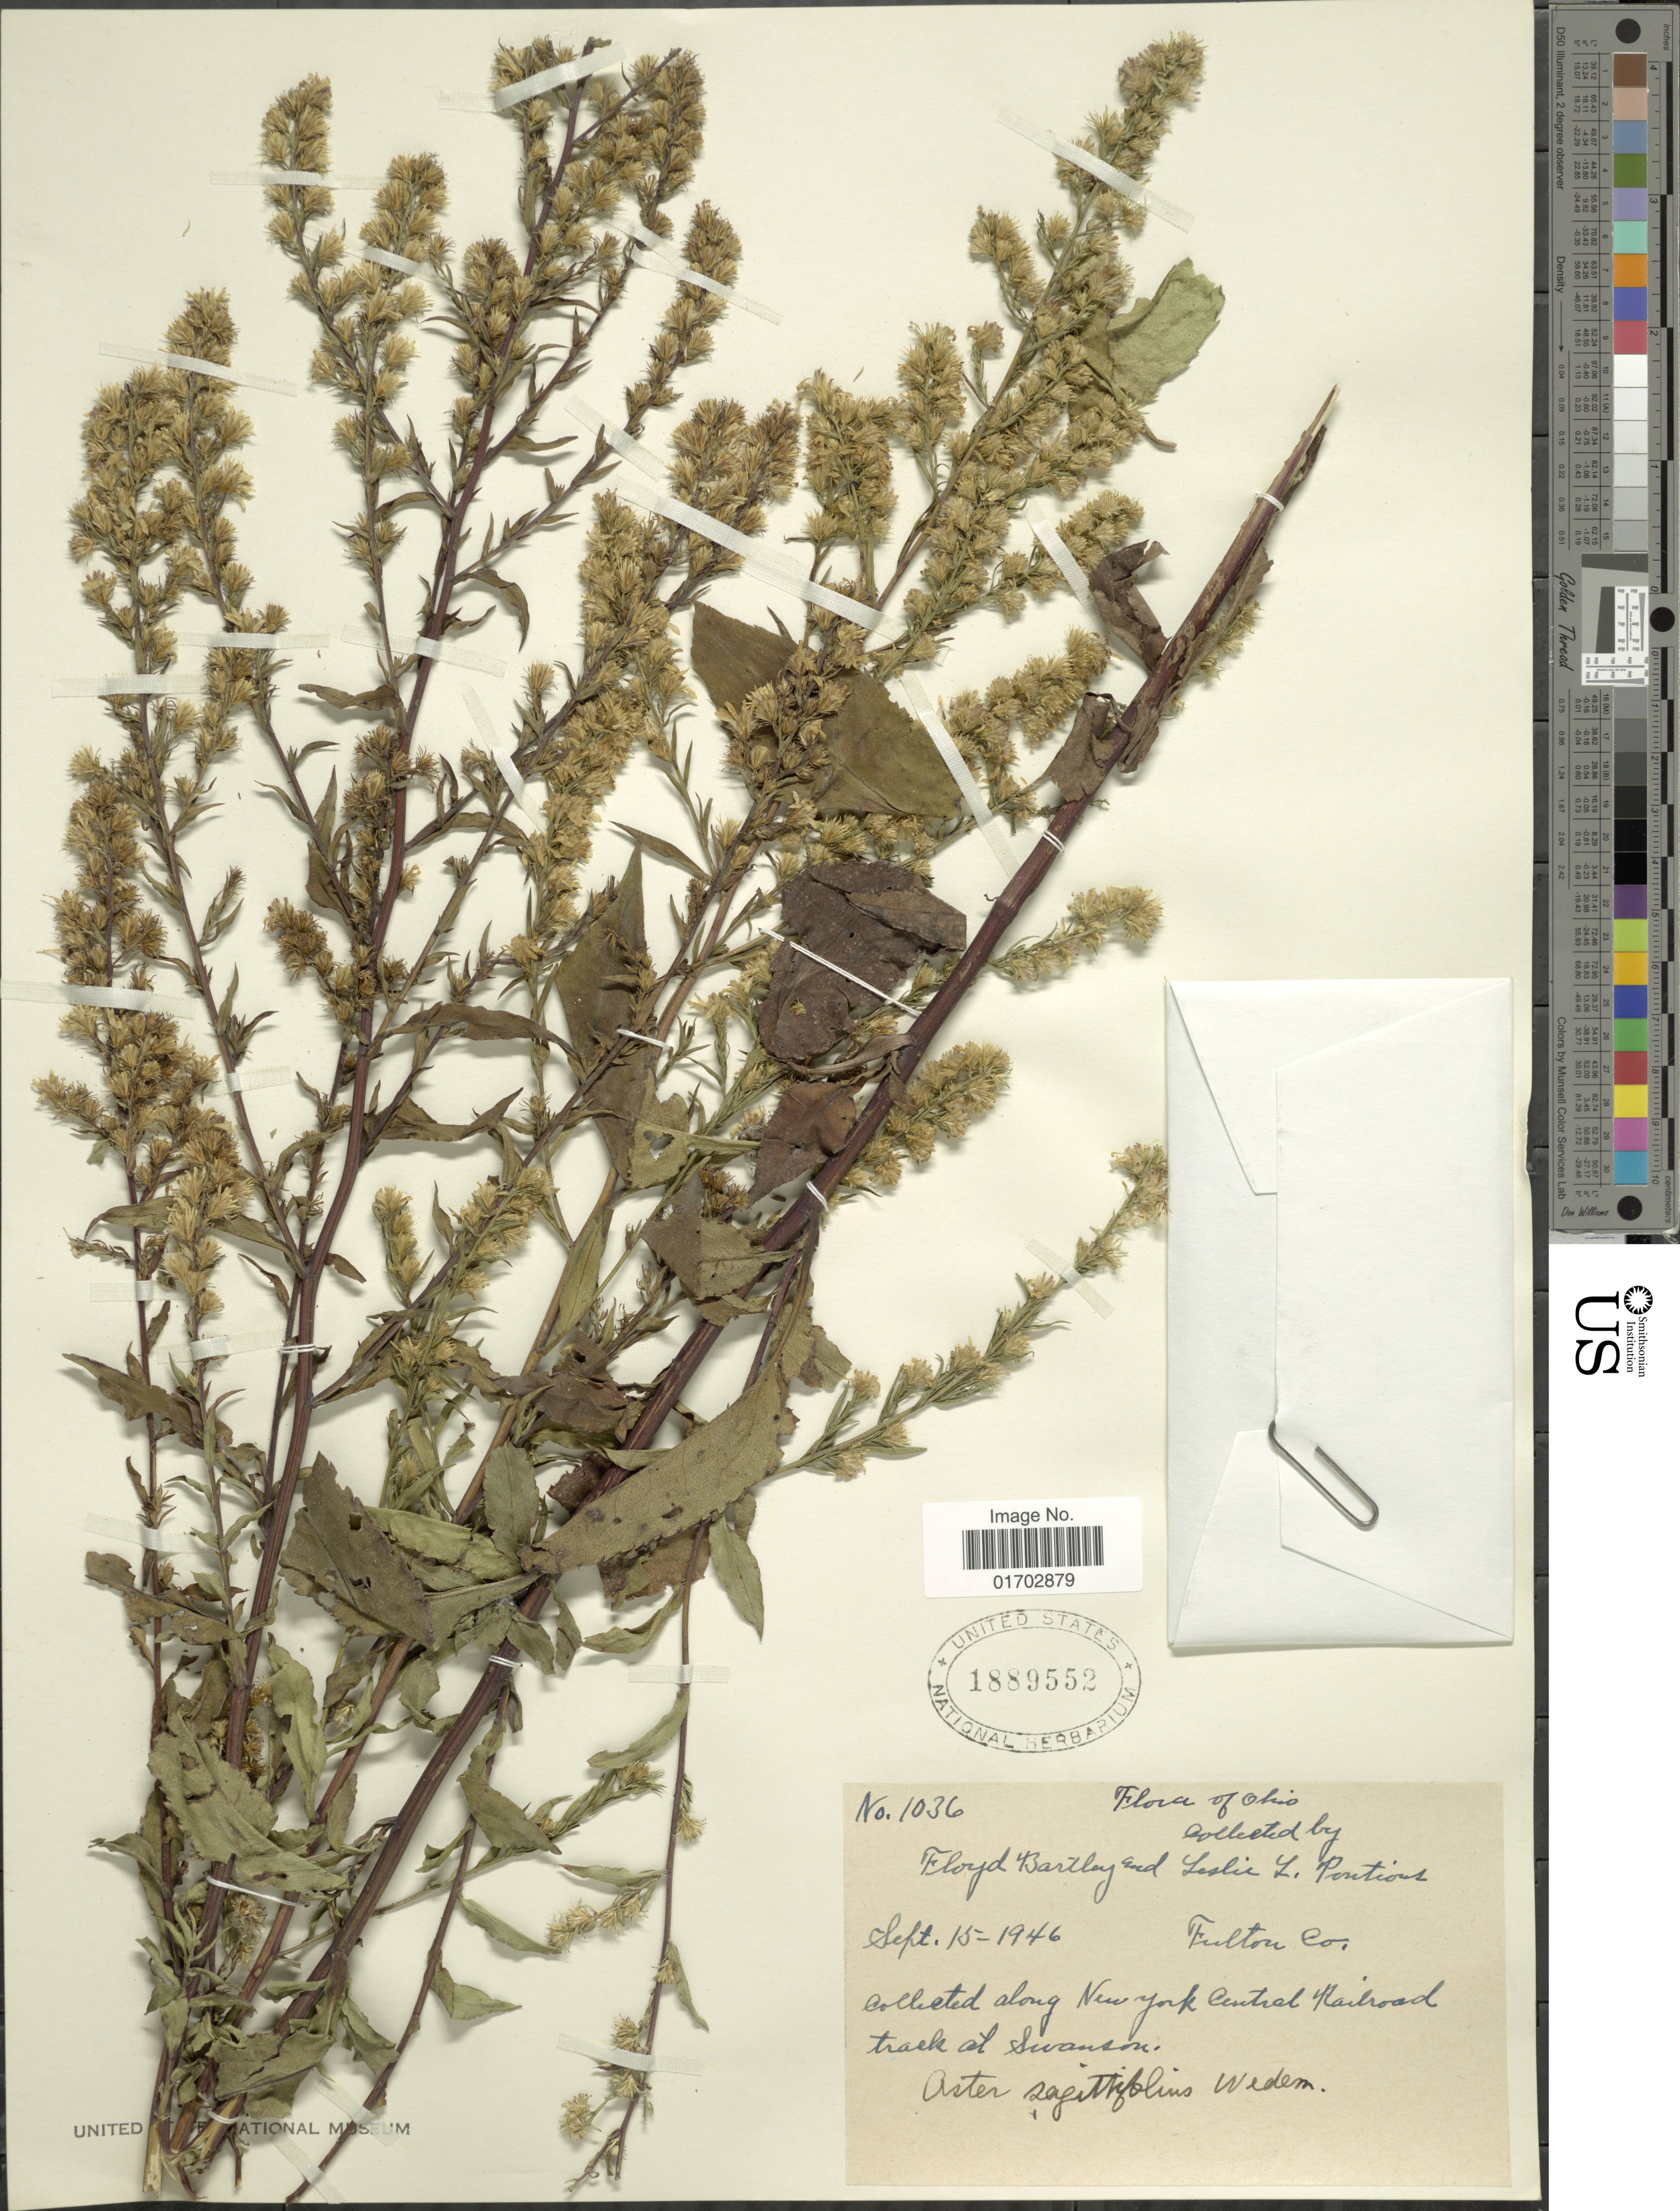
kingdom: Plantae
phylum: Tracheophyta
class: Magnoliopsida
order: Asterales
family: Asteraceae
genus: Symphyotrichum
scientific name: Symphyotrichum sagittifolium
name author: (Wedem. ex Willd.) G.L. Nesom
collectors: F. Bartley & L. L. Pontious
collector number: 1036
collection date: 1946-09-15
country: United States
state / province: Ohio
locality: Fulton Co., along New York Central Railroad track at Swansen.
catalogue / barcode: US 1889552